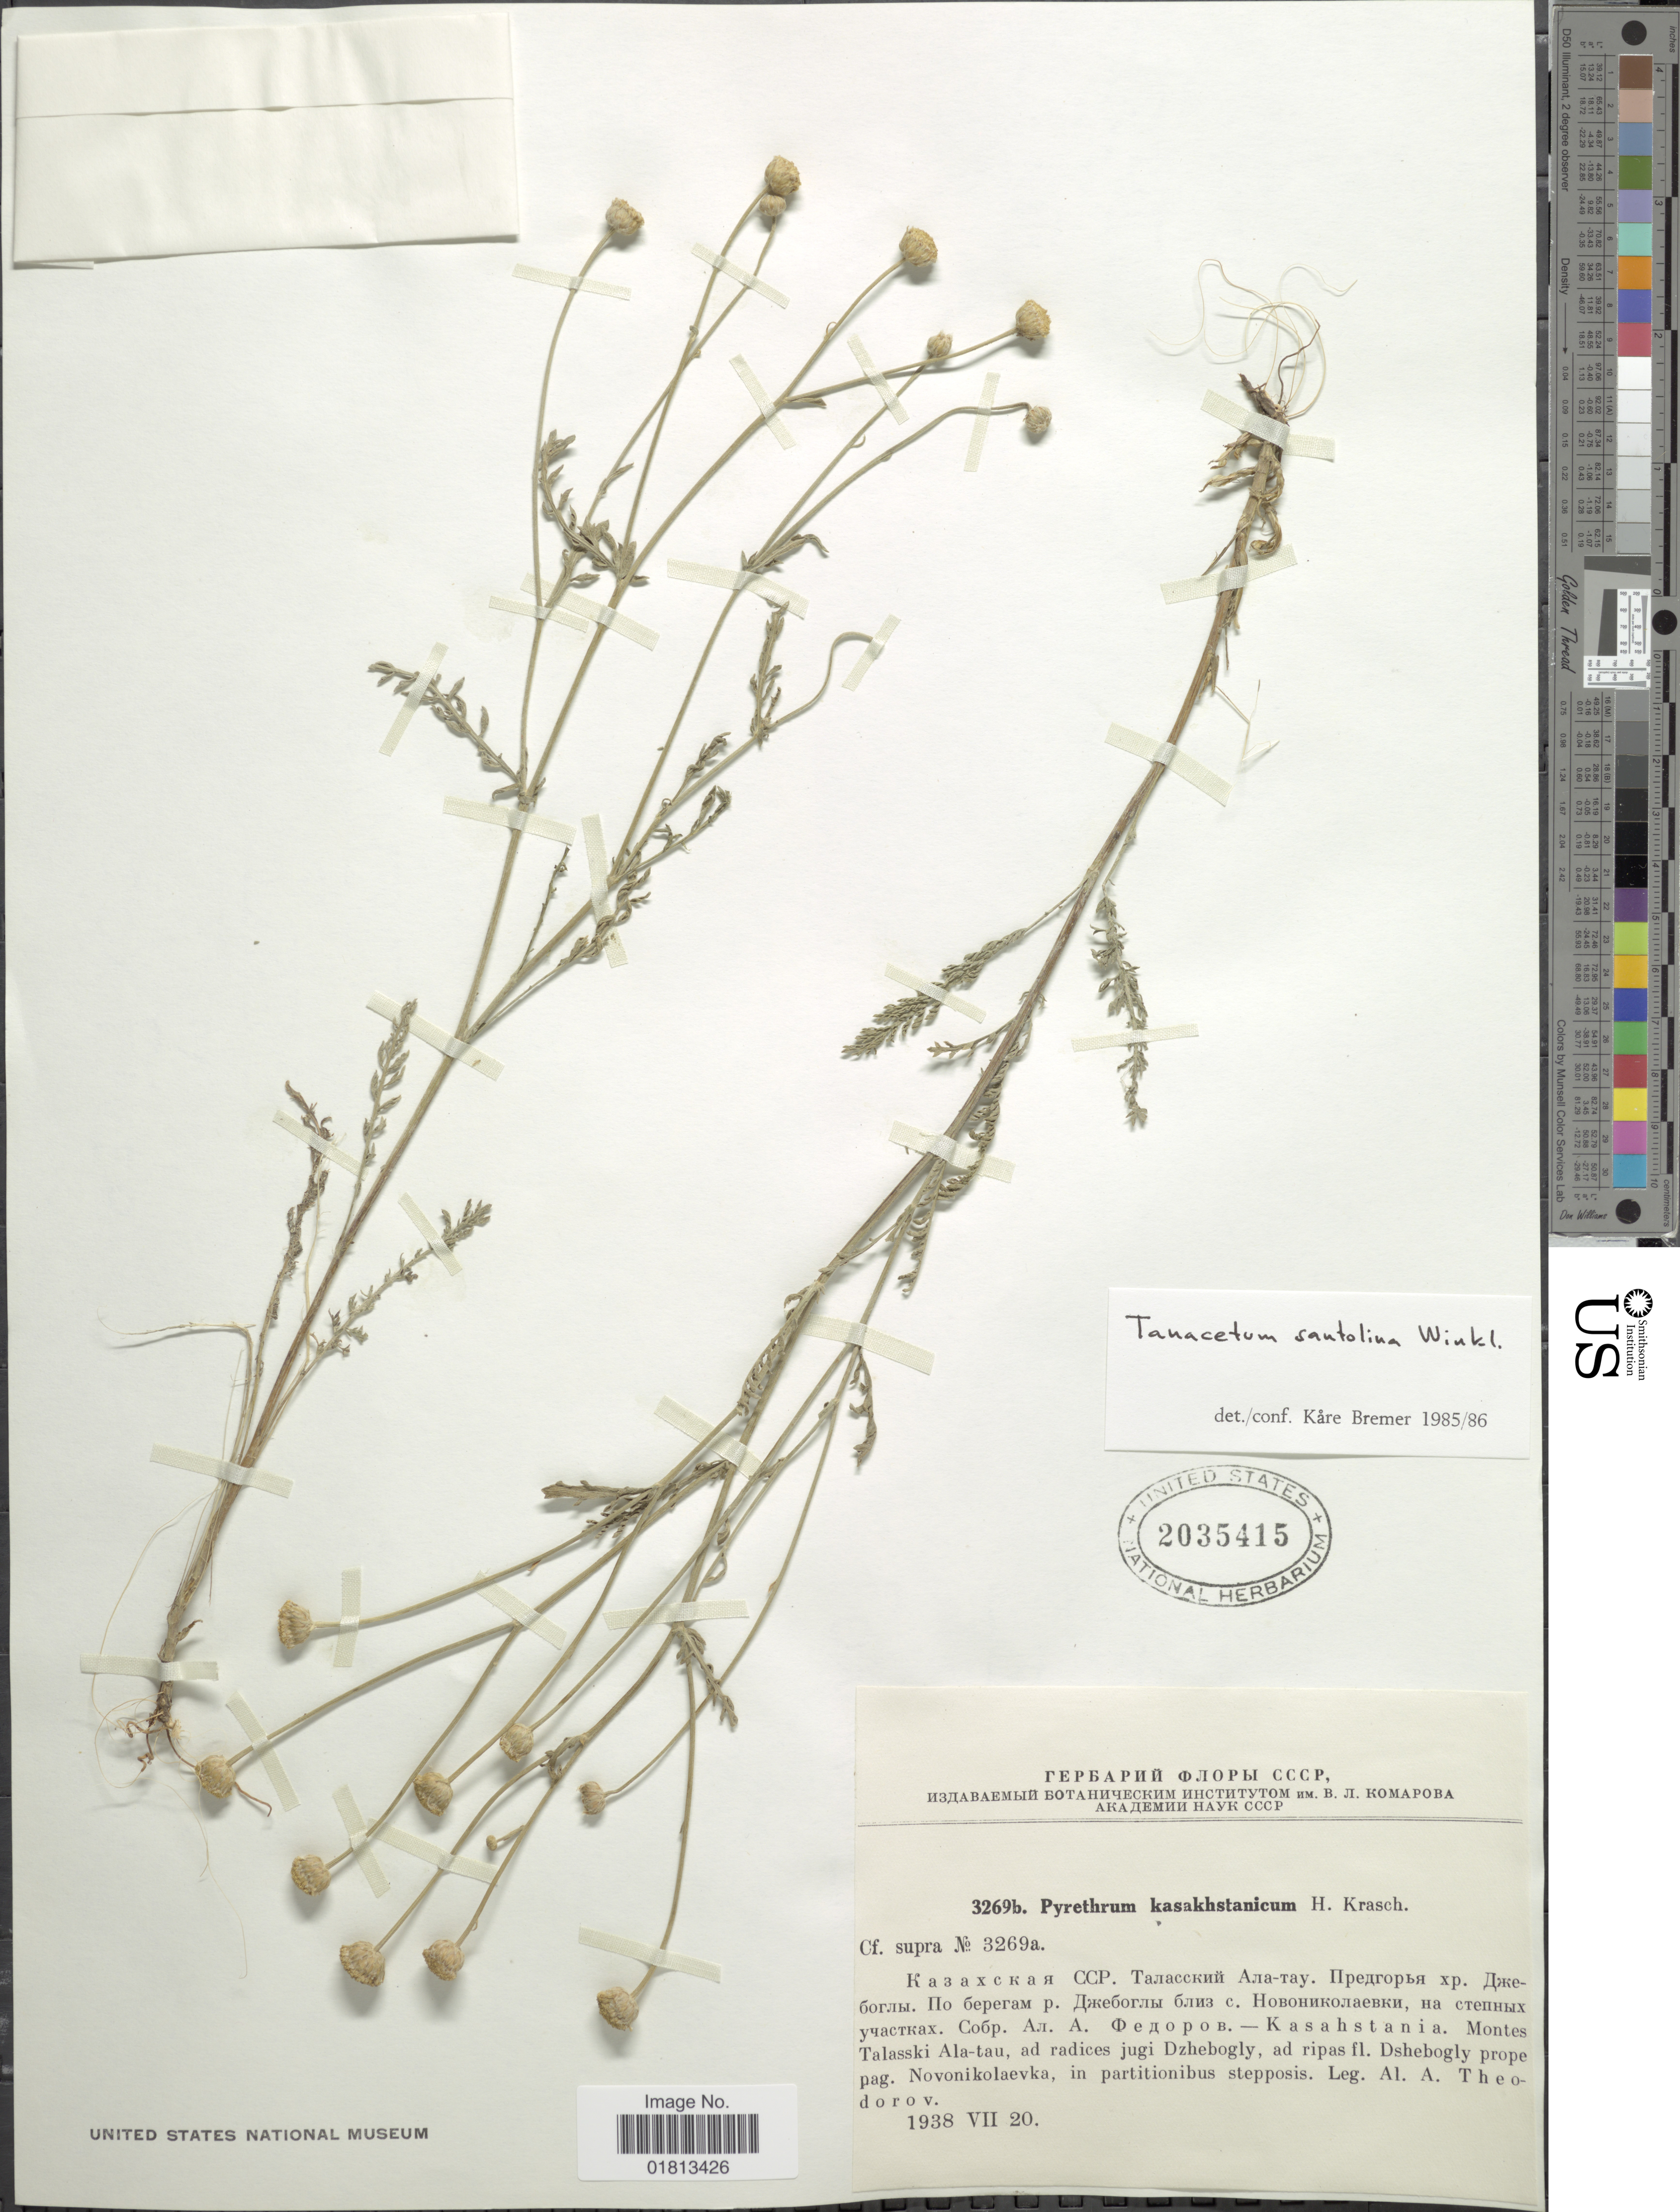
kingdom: Plantae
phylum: Tracheophyta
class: Magnoliopsida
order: Asterales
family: Asteraceae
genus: Tanacetum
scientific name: Tanacetum santolina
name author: C. Winkl.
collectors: A. Theodorov.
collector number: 3269b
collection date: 1938-07-20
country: Kazakhstan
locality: Kasahstania, Montes Talaski Ala-tau, ad radices jugi Dzhebogly, ad ripas fl. Dshebogly prope pag. Novonikolaevka, in partitionibus stepposis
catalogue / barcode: US 2035415